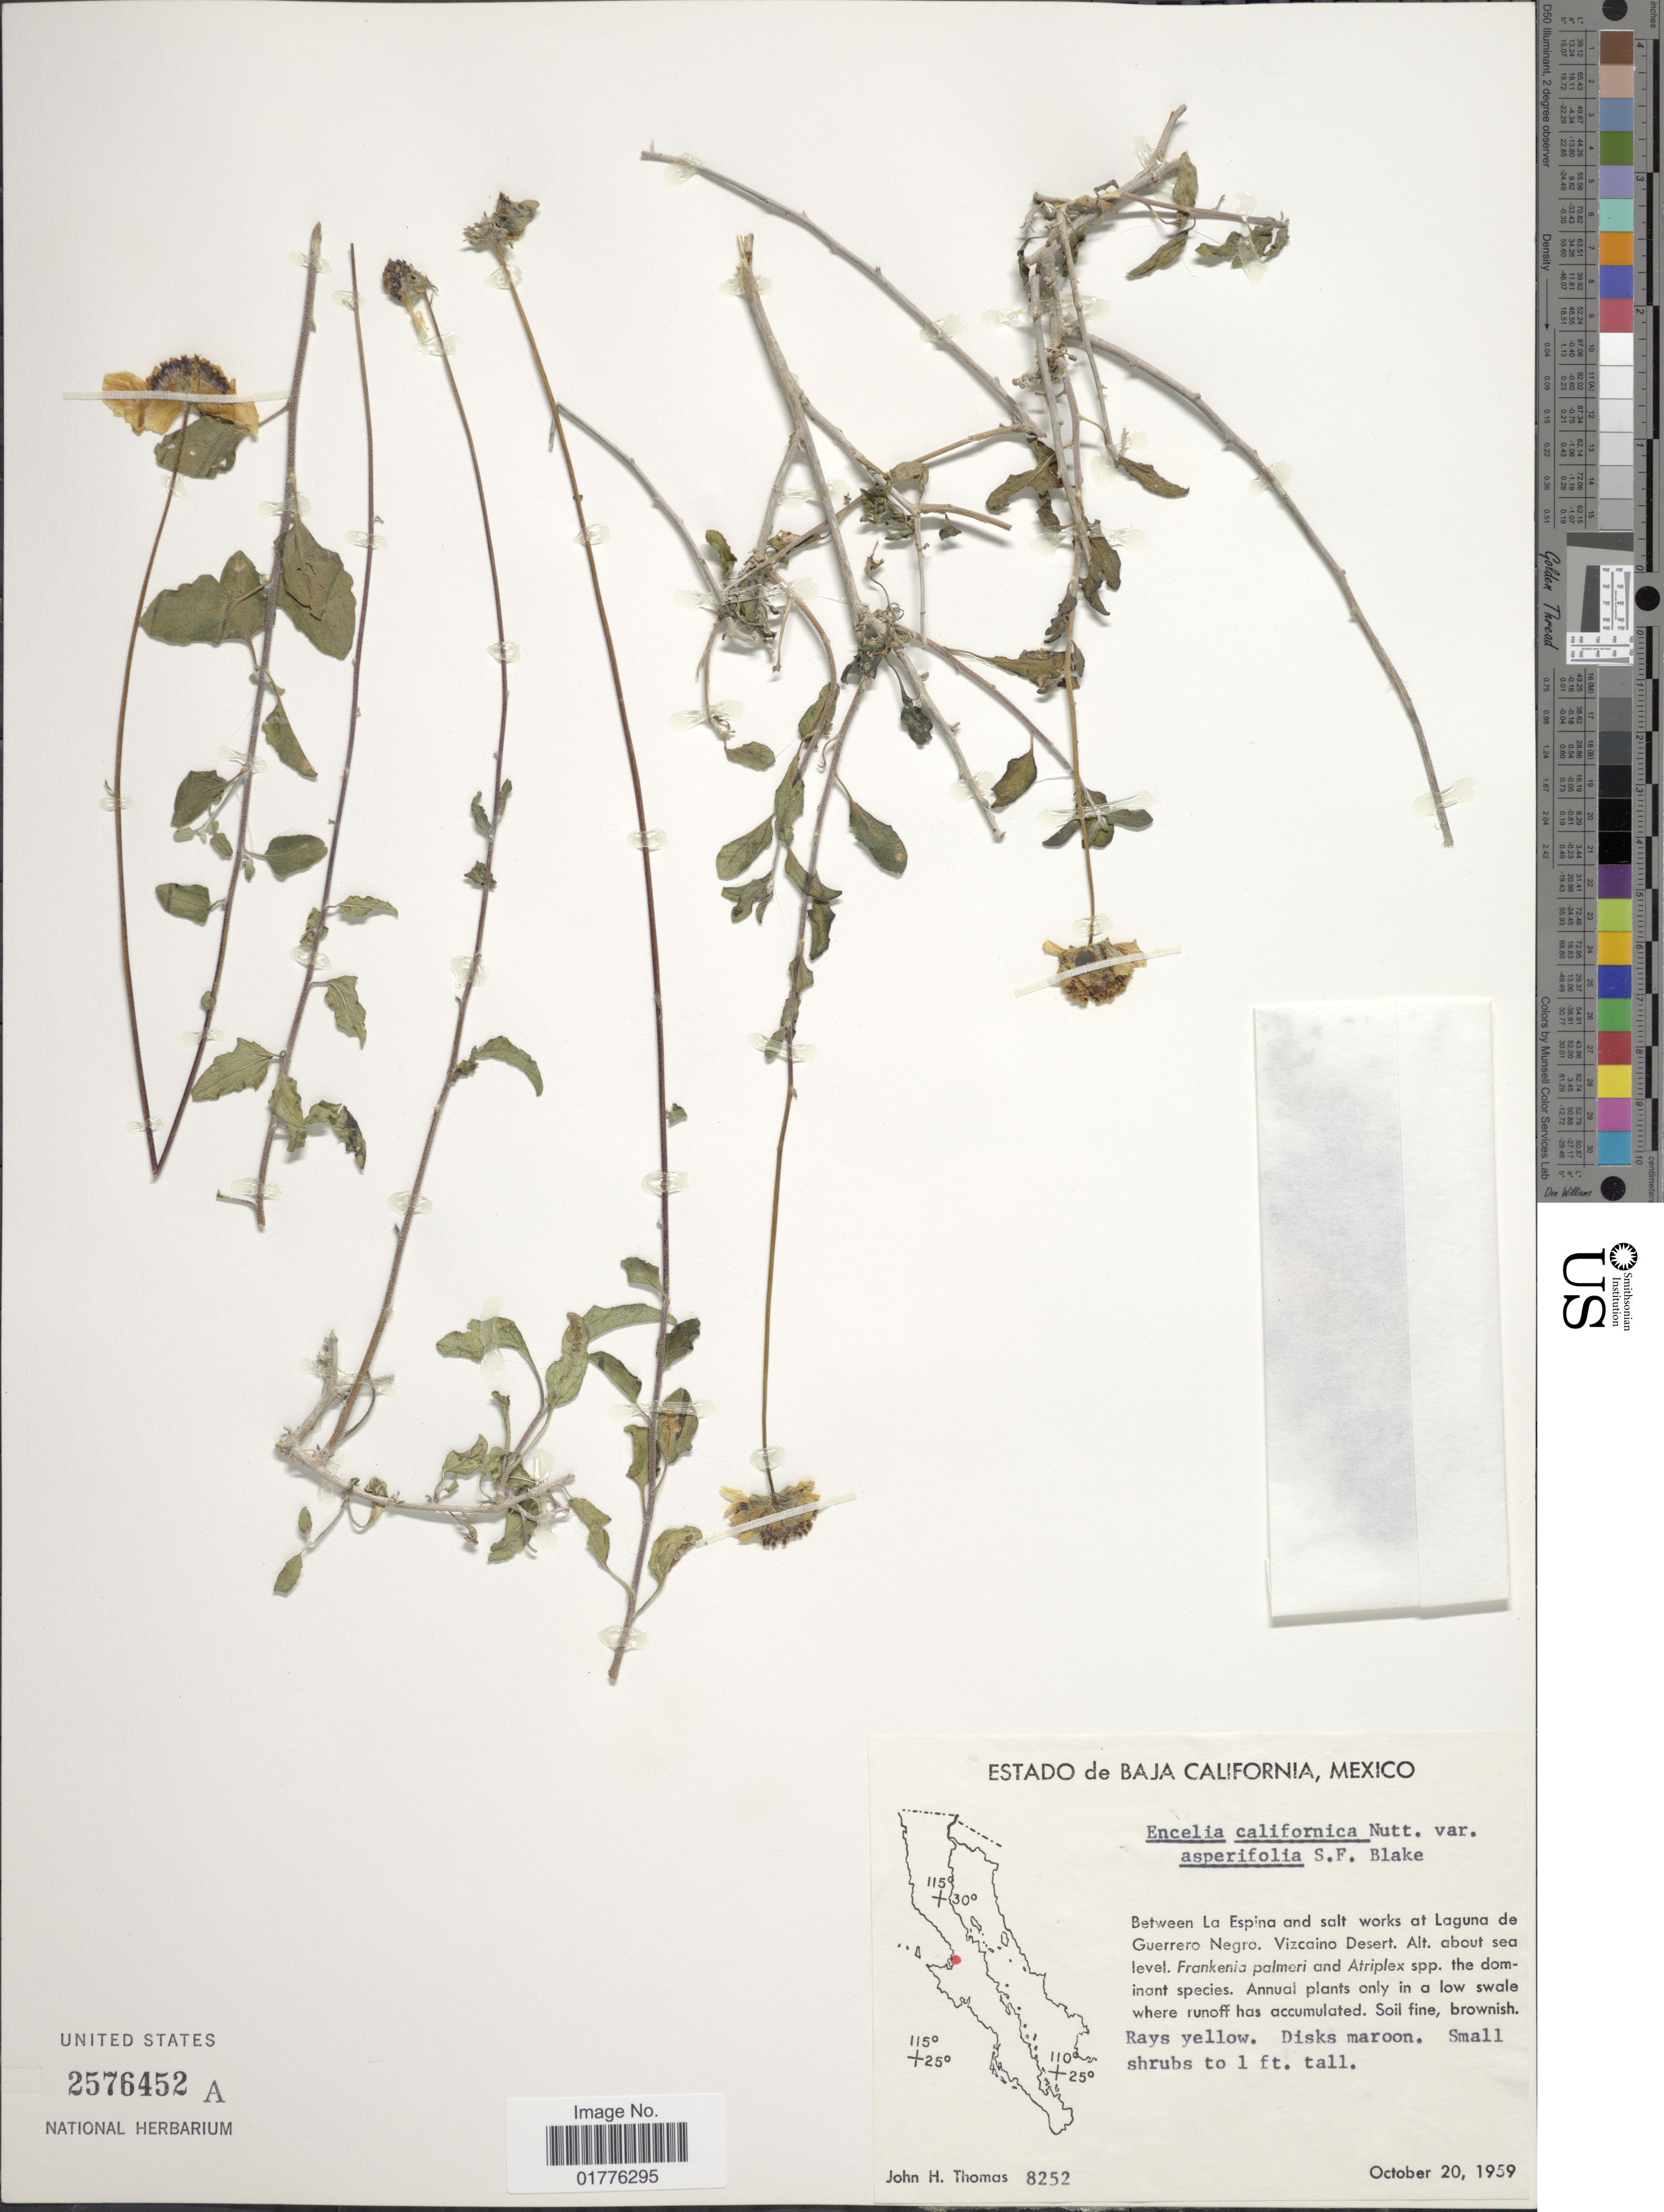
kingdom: Plantae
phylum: Tracheophyta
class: Magnoliopsida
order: Asterales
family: Asteraceae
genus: Encelia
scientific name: Encelia californica var. asperifolia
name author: S.F. Blake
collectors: J. H. Thomas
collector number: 8252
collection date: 1959-10-20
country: Mexico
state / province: Baja California Sur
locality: Between La Espina and salt works at Laguna de Guerrero Negro, Vizcaino Desert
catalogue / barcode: US 2576452A